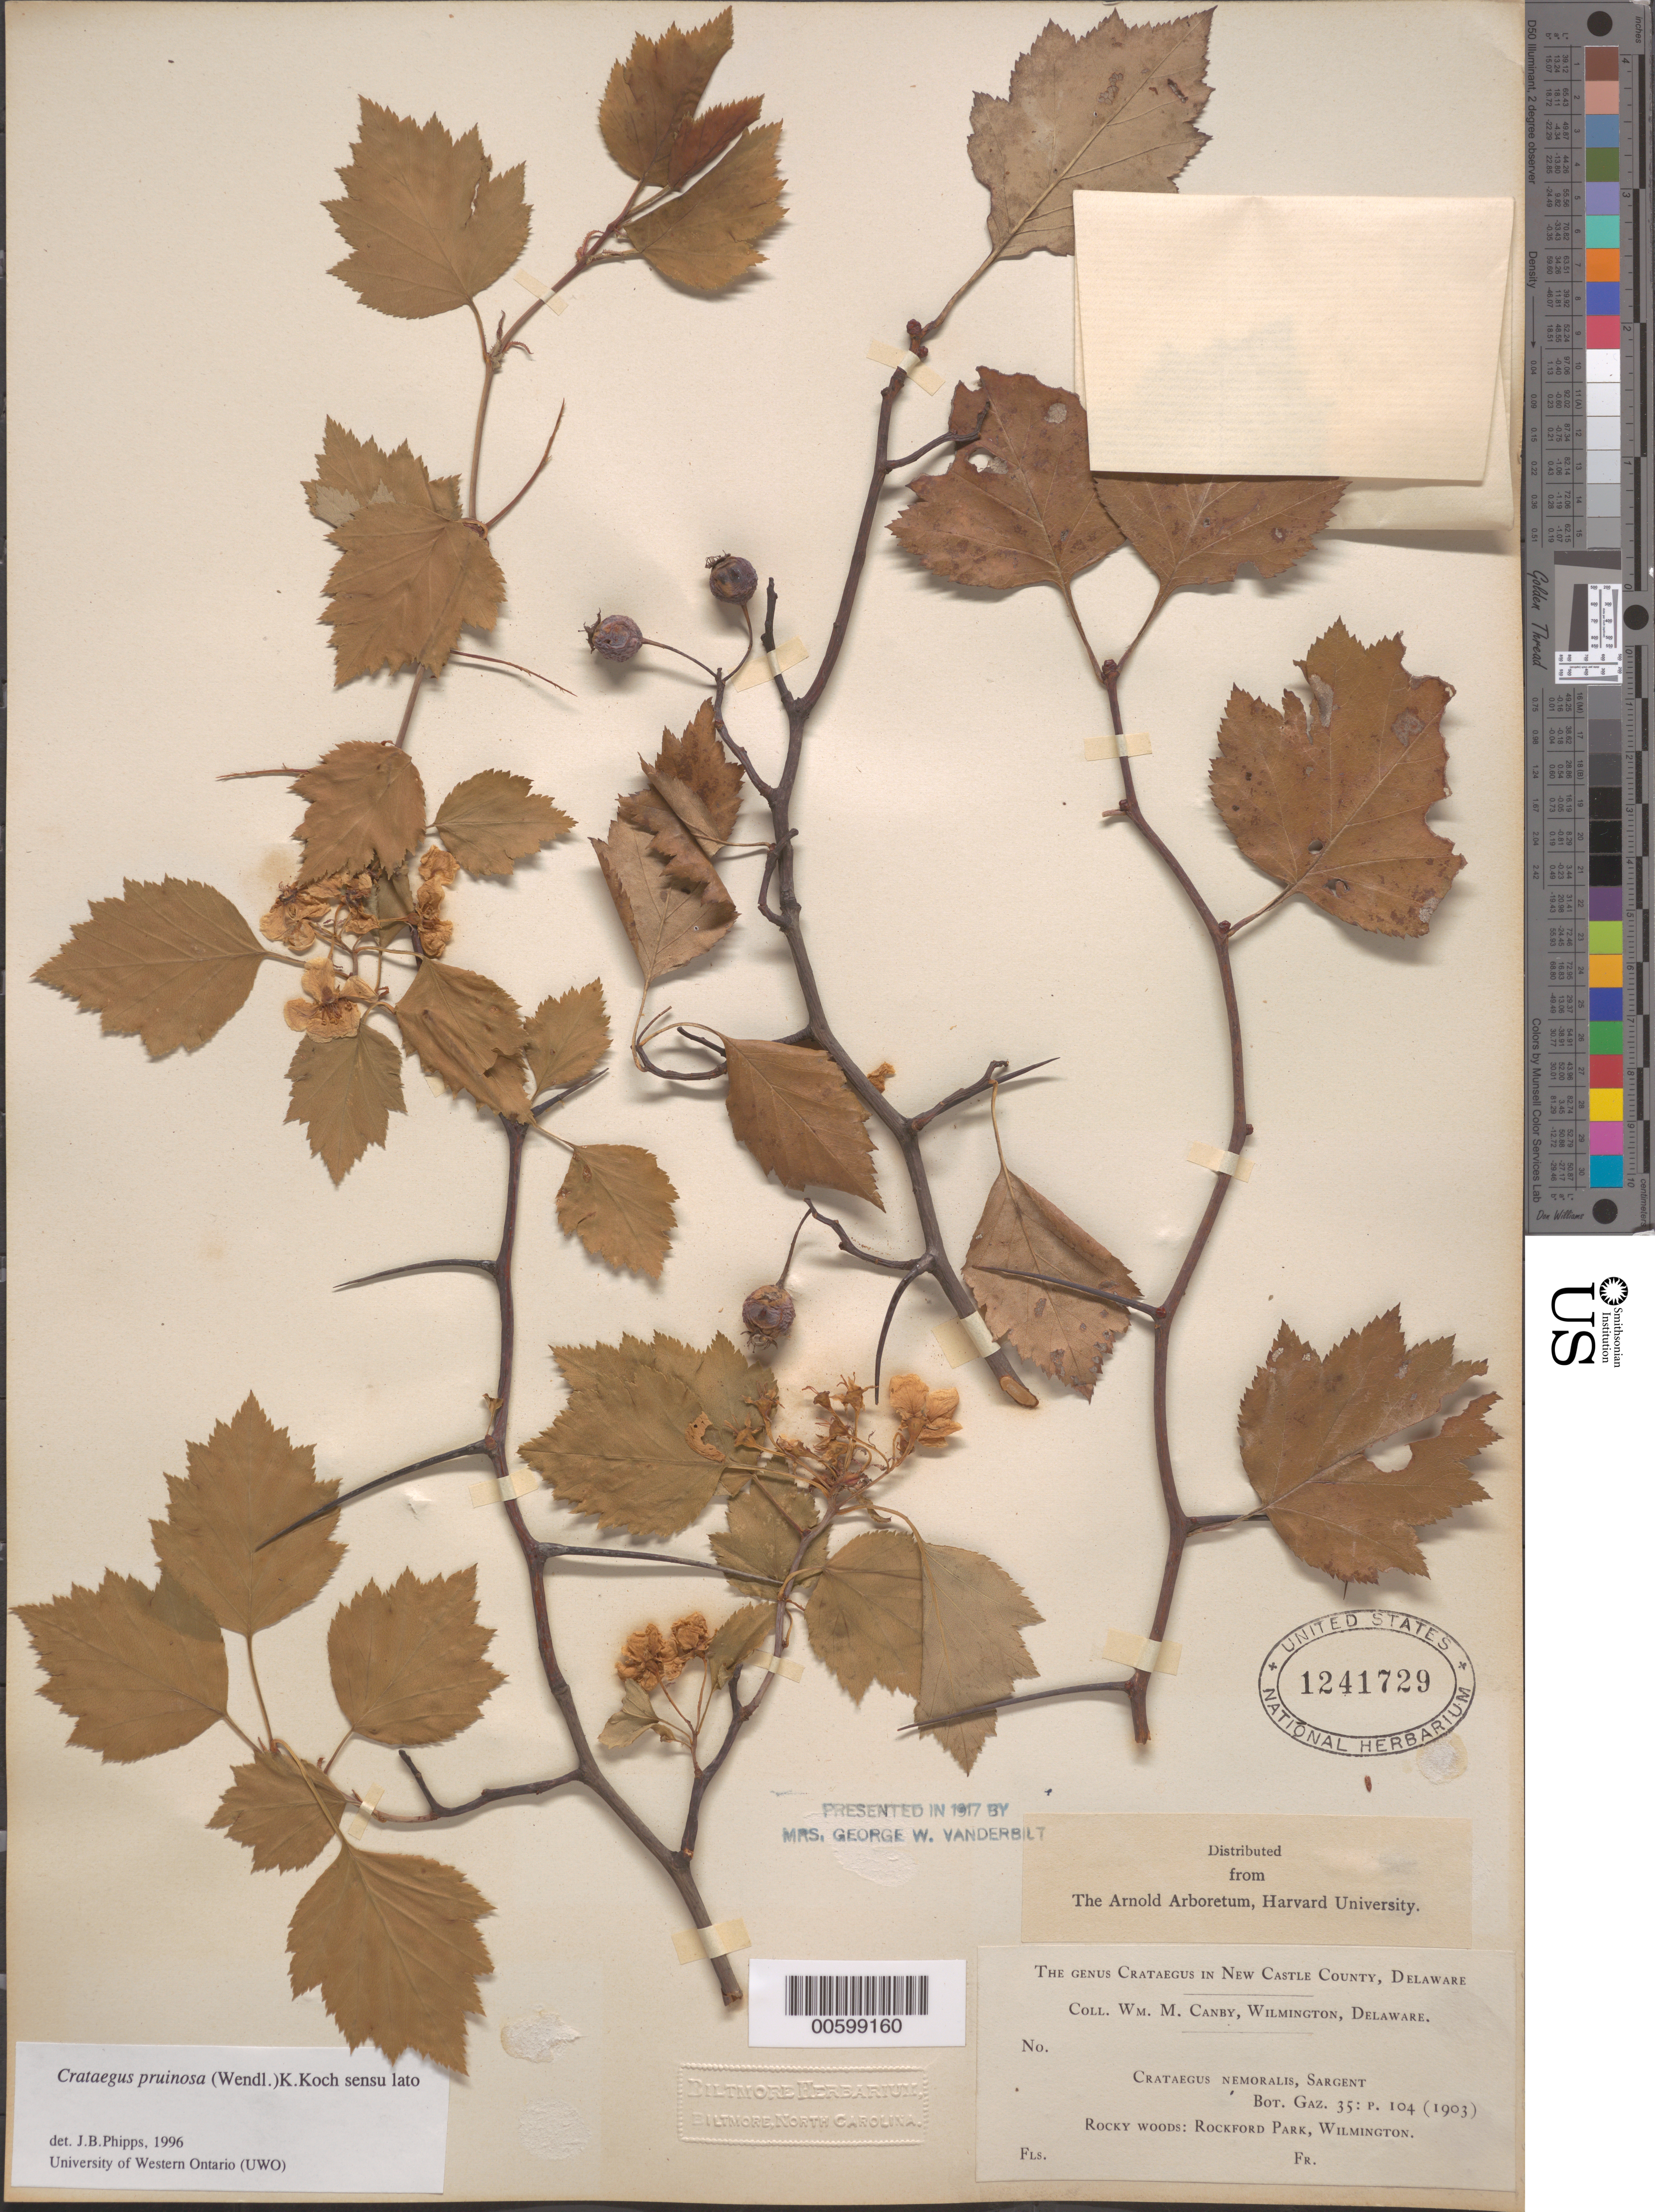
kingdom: Plantae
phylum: Tracheophyta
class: Magnoliopsida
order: Rosales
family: Rosaceae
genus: Crataegus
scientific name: Crataegus pruinosa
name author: (H.L. Wendl.) K. Koch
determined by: Phipps, James B., (UWO), University of Western Ontario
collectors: W. M. Canby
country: United States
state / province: Delaware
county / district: New Castle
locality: Rockford Park, Wilmington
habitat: Rocky woods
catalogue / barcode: US 1241729